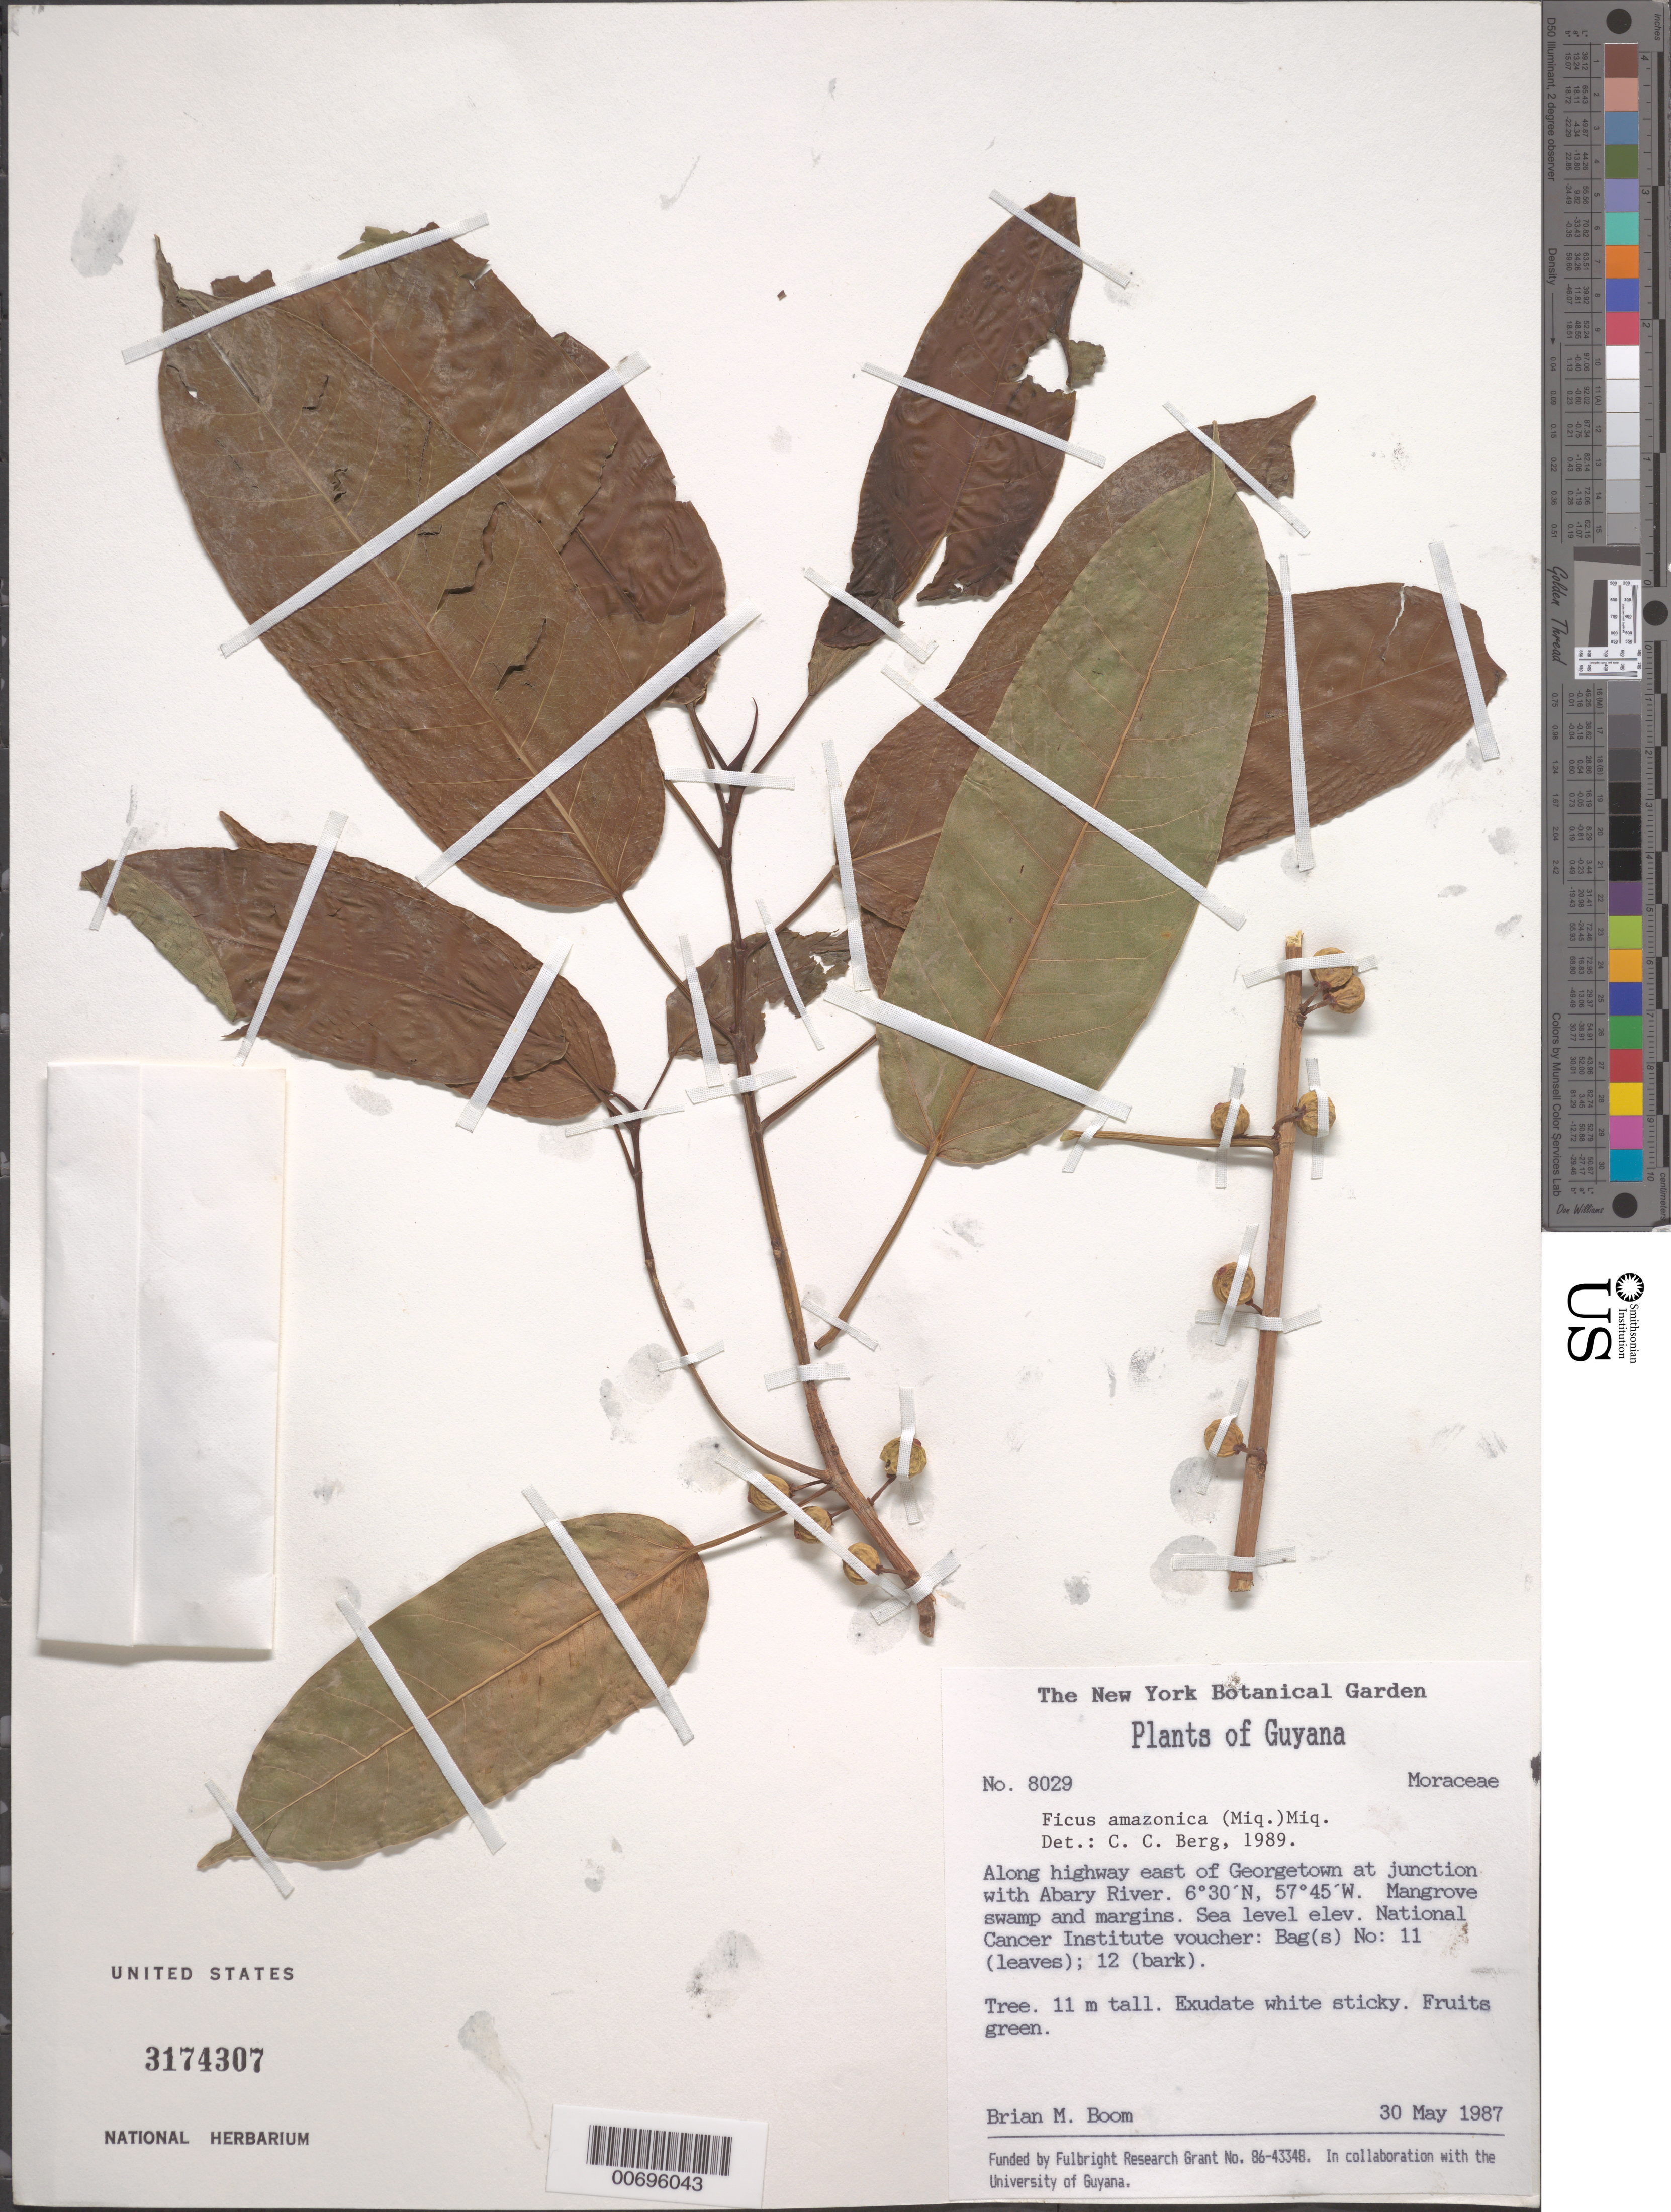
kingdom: Plantae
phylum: Tracheophyta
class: Magnoliopsida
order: Rosales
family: Moraceae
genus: Ficus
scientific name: Ficus amazonica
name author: (Miq.) Miq.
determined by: Berg, C. C.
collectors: B. M. Boom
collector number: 8029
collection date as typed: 30-May-87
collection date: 1987-05-30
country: Guyana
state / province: Demerara-Mahaica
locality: Georgetown, hwy E of, at jct. with Abary River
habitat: Mangrove swamp and margins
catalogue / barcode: US 3174307